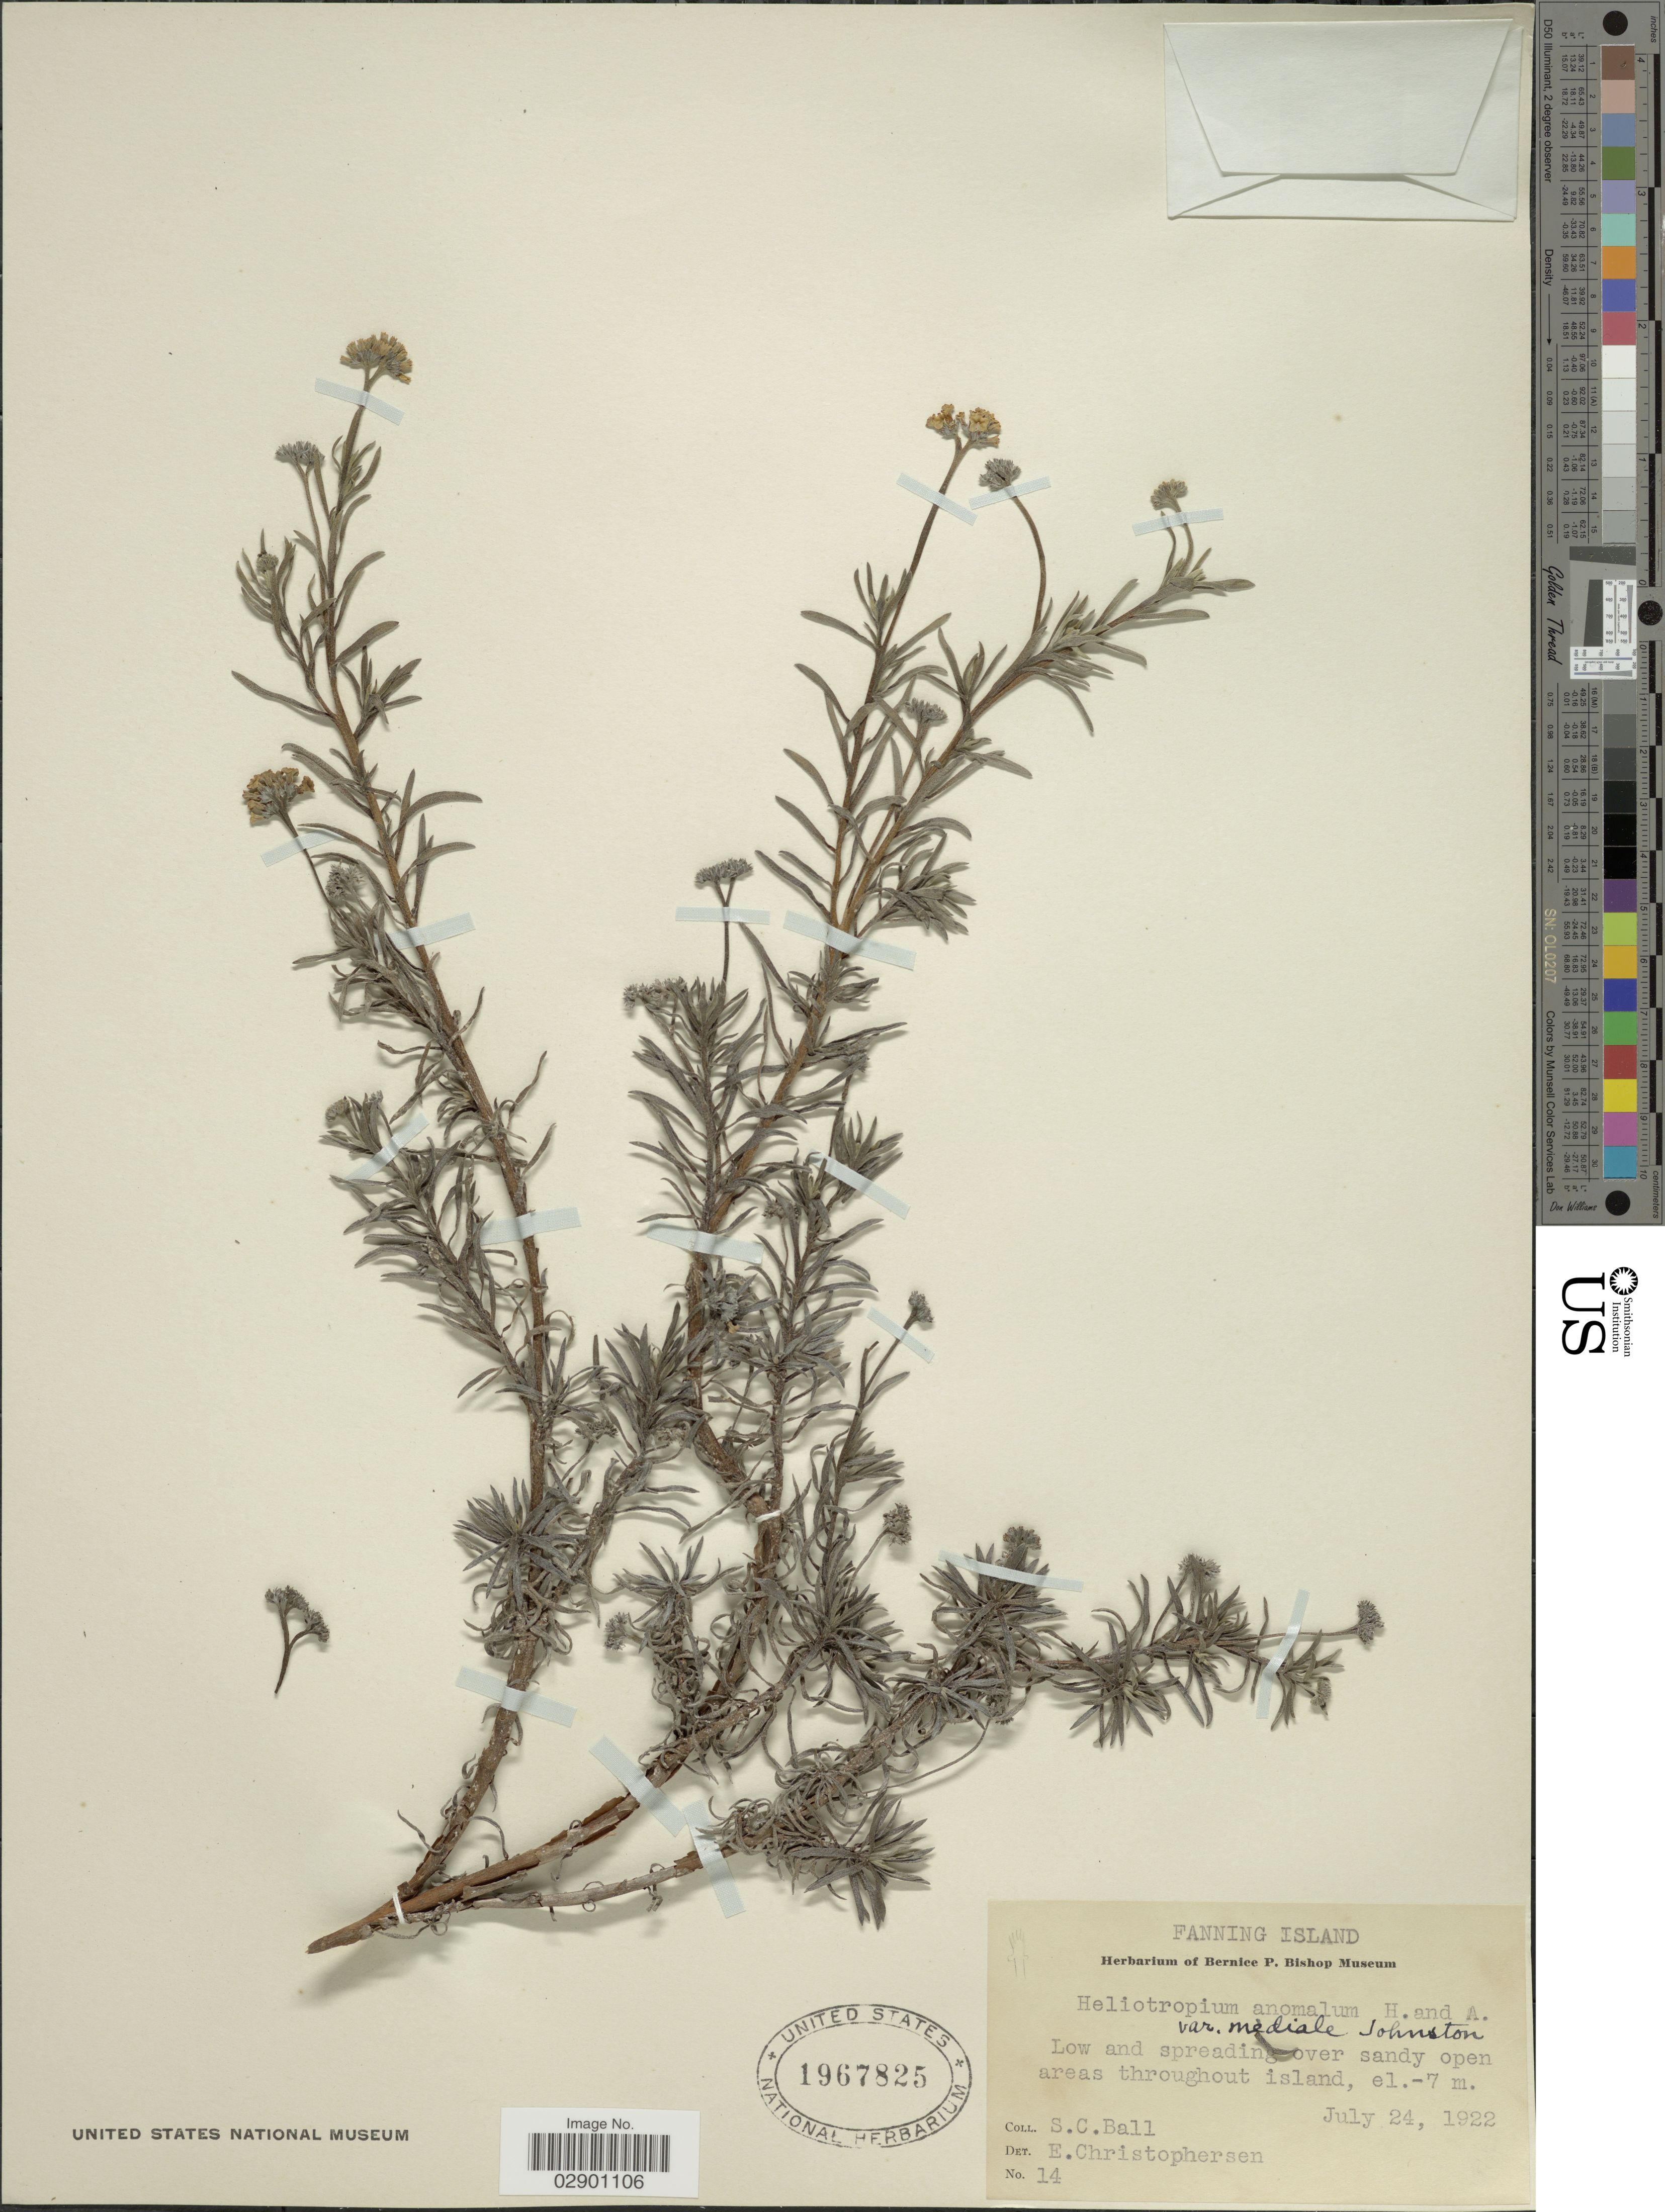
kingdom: Plantae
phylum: Tracheophyta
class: Magnoliopsida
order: Boraginales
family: Heliotropiaceae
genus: Heliotropium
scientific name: Heliotropium anomalum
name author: Hook. & Arn.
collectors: S. C. Ball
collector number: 14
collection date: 1922-07-24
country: Kiribati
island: Fanning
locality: Fanning Island. Low and spreading over sandy open areas throughout island.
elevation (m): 7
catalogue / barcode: US 1967825